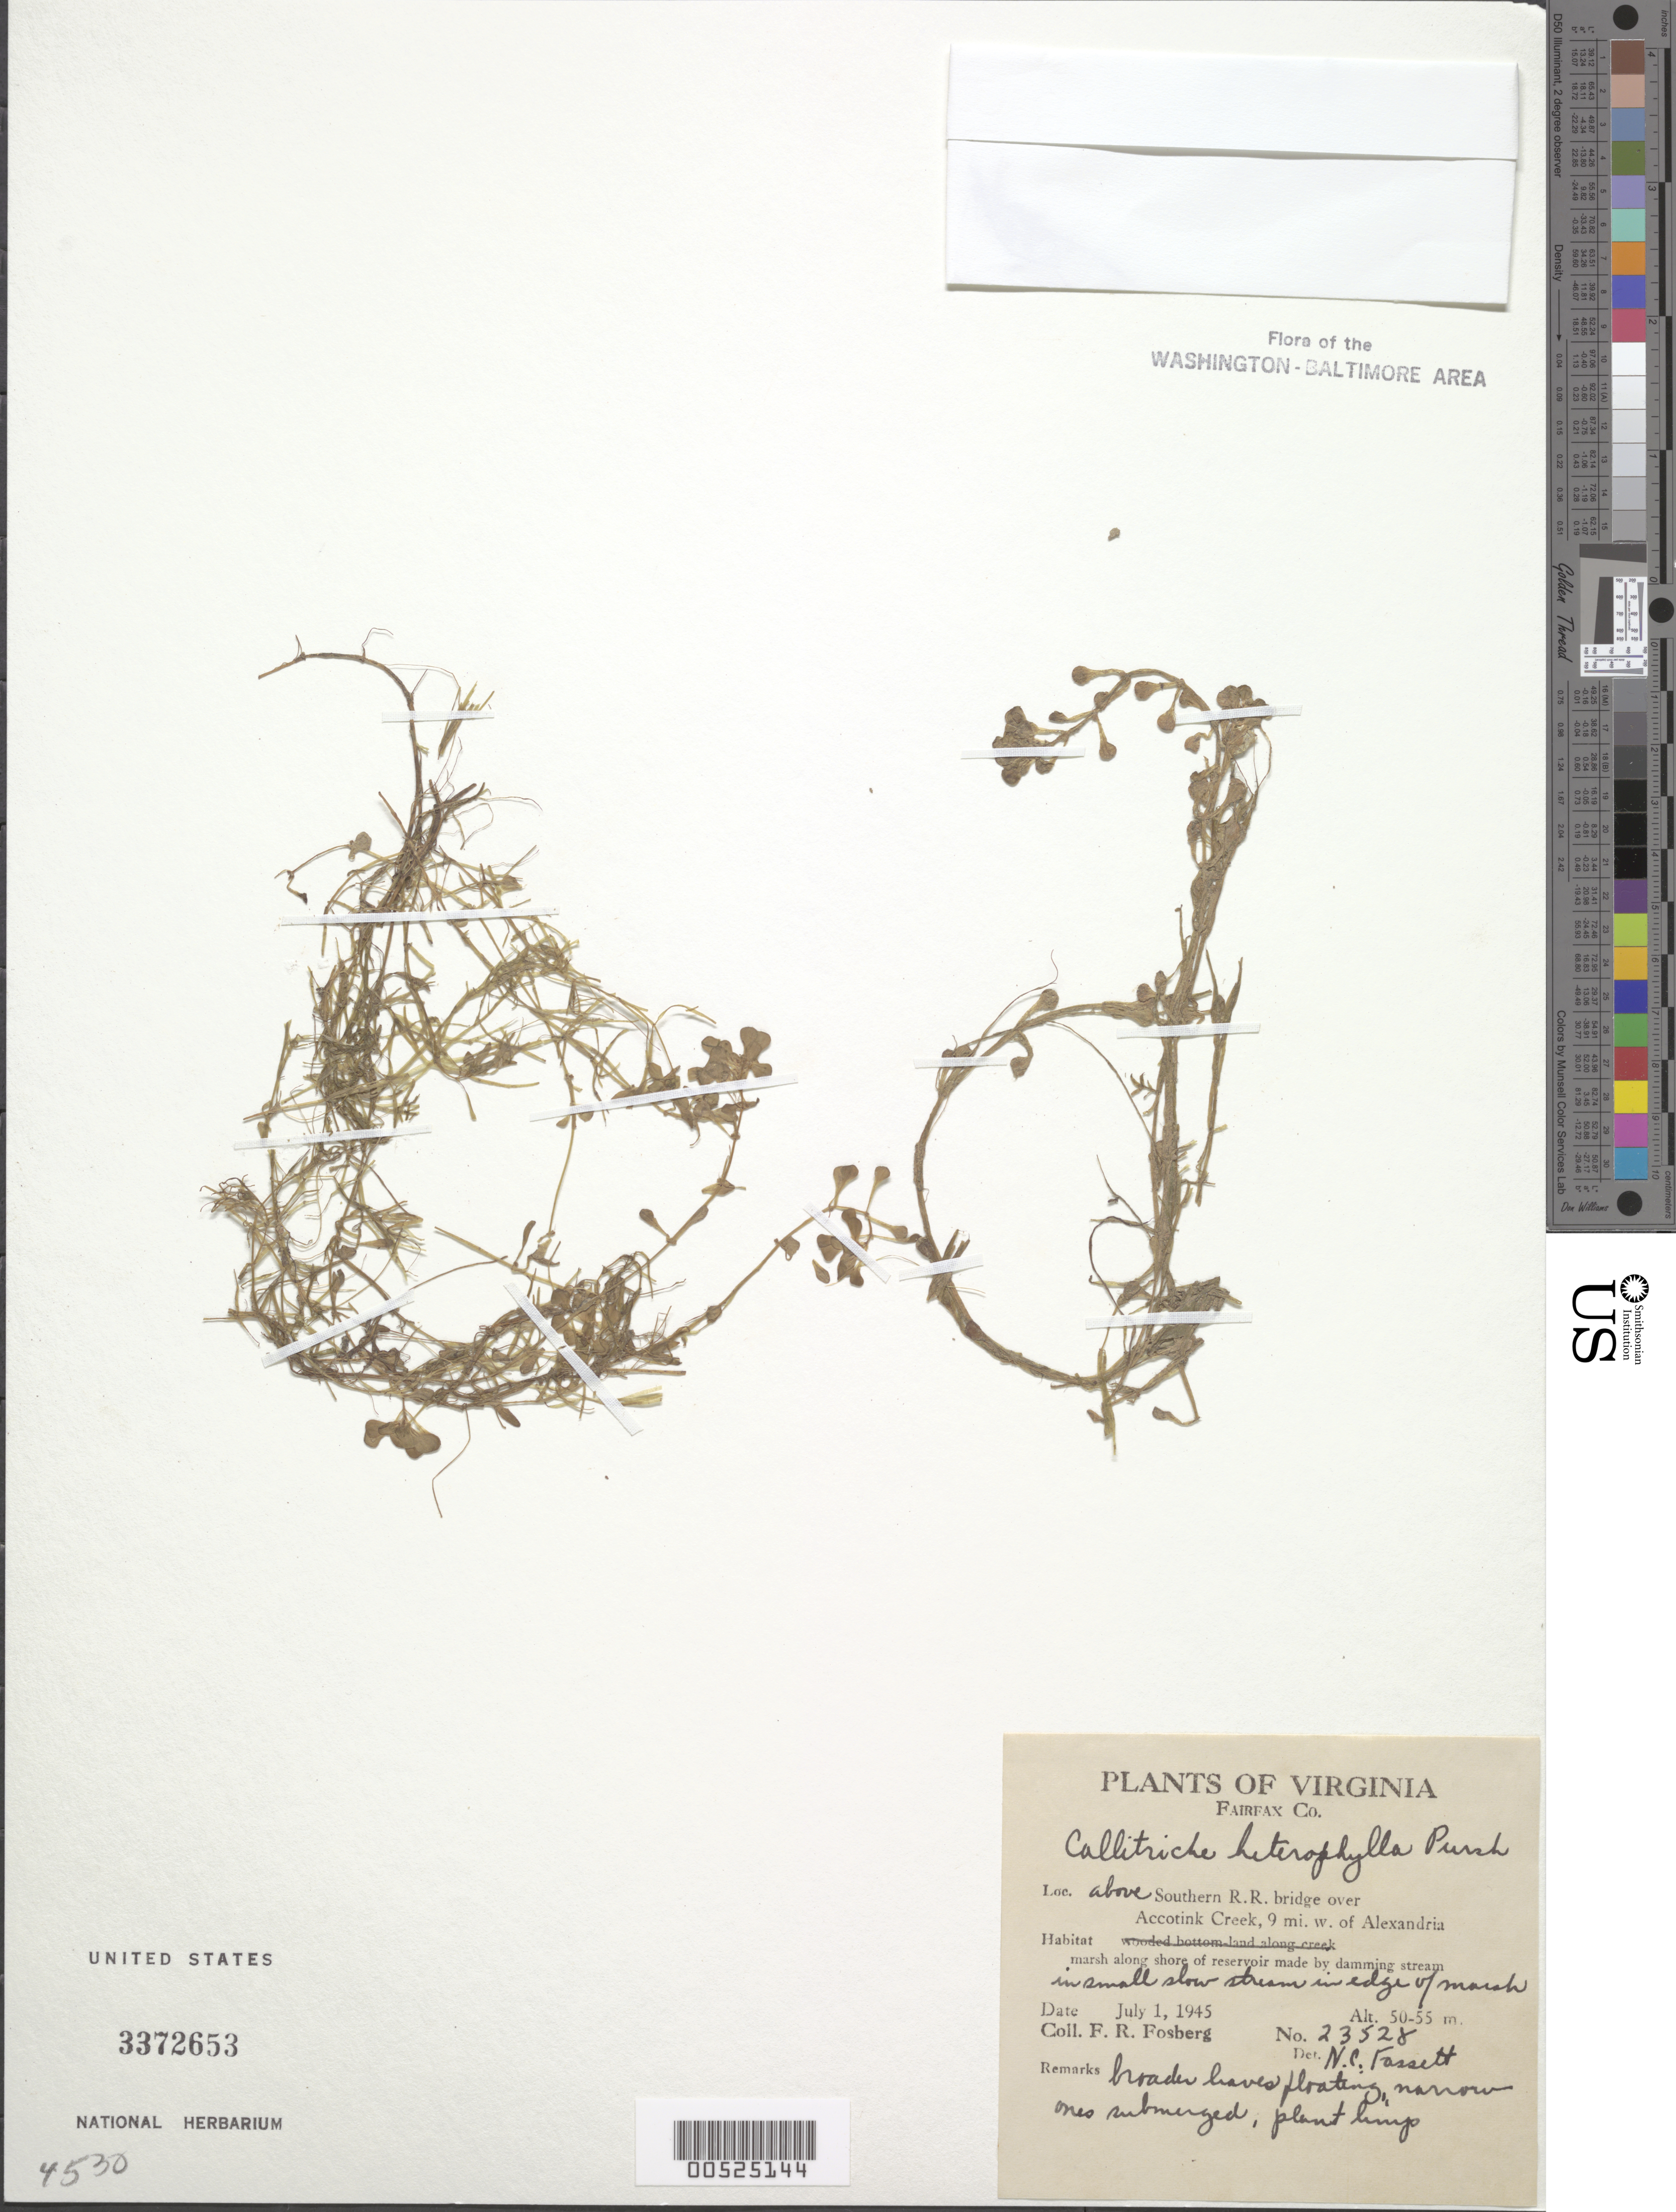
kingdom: Plantae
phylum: Tracheophyta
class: Magnoliopsida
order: Lamiales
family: Plantaginaceae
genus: Callitriche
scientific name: Callitriche heterophylla Pursh emend. Darby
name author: Pursh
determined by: Fassett, N. C.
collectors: F. R. Fosberg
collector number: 23528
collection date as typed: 01 Jul 1945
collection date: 1945-07-01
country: United States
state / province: Virginia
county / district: Fairfax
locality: Above Southern R.R. Bridge over Accotink Creek, 9 mi. W of Alexandria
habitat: Marsh along shore of reservoir made by damming stream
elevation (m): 50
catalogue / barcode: US 3372653